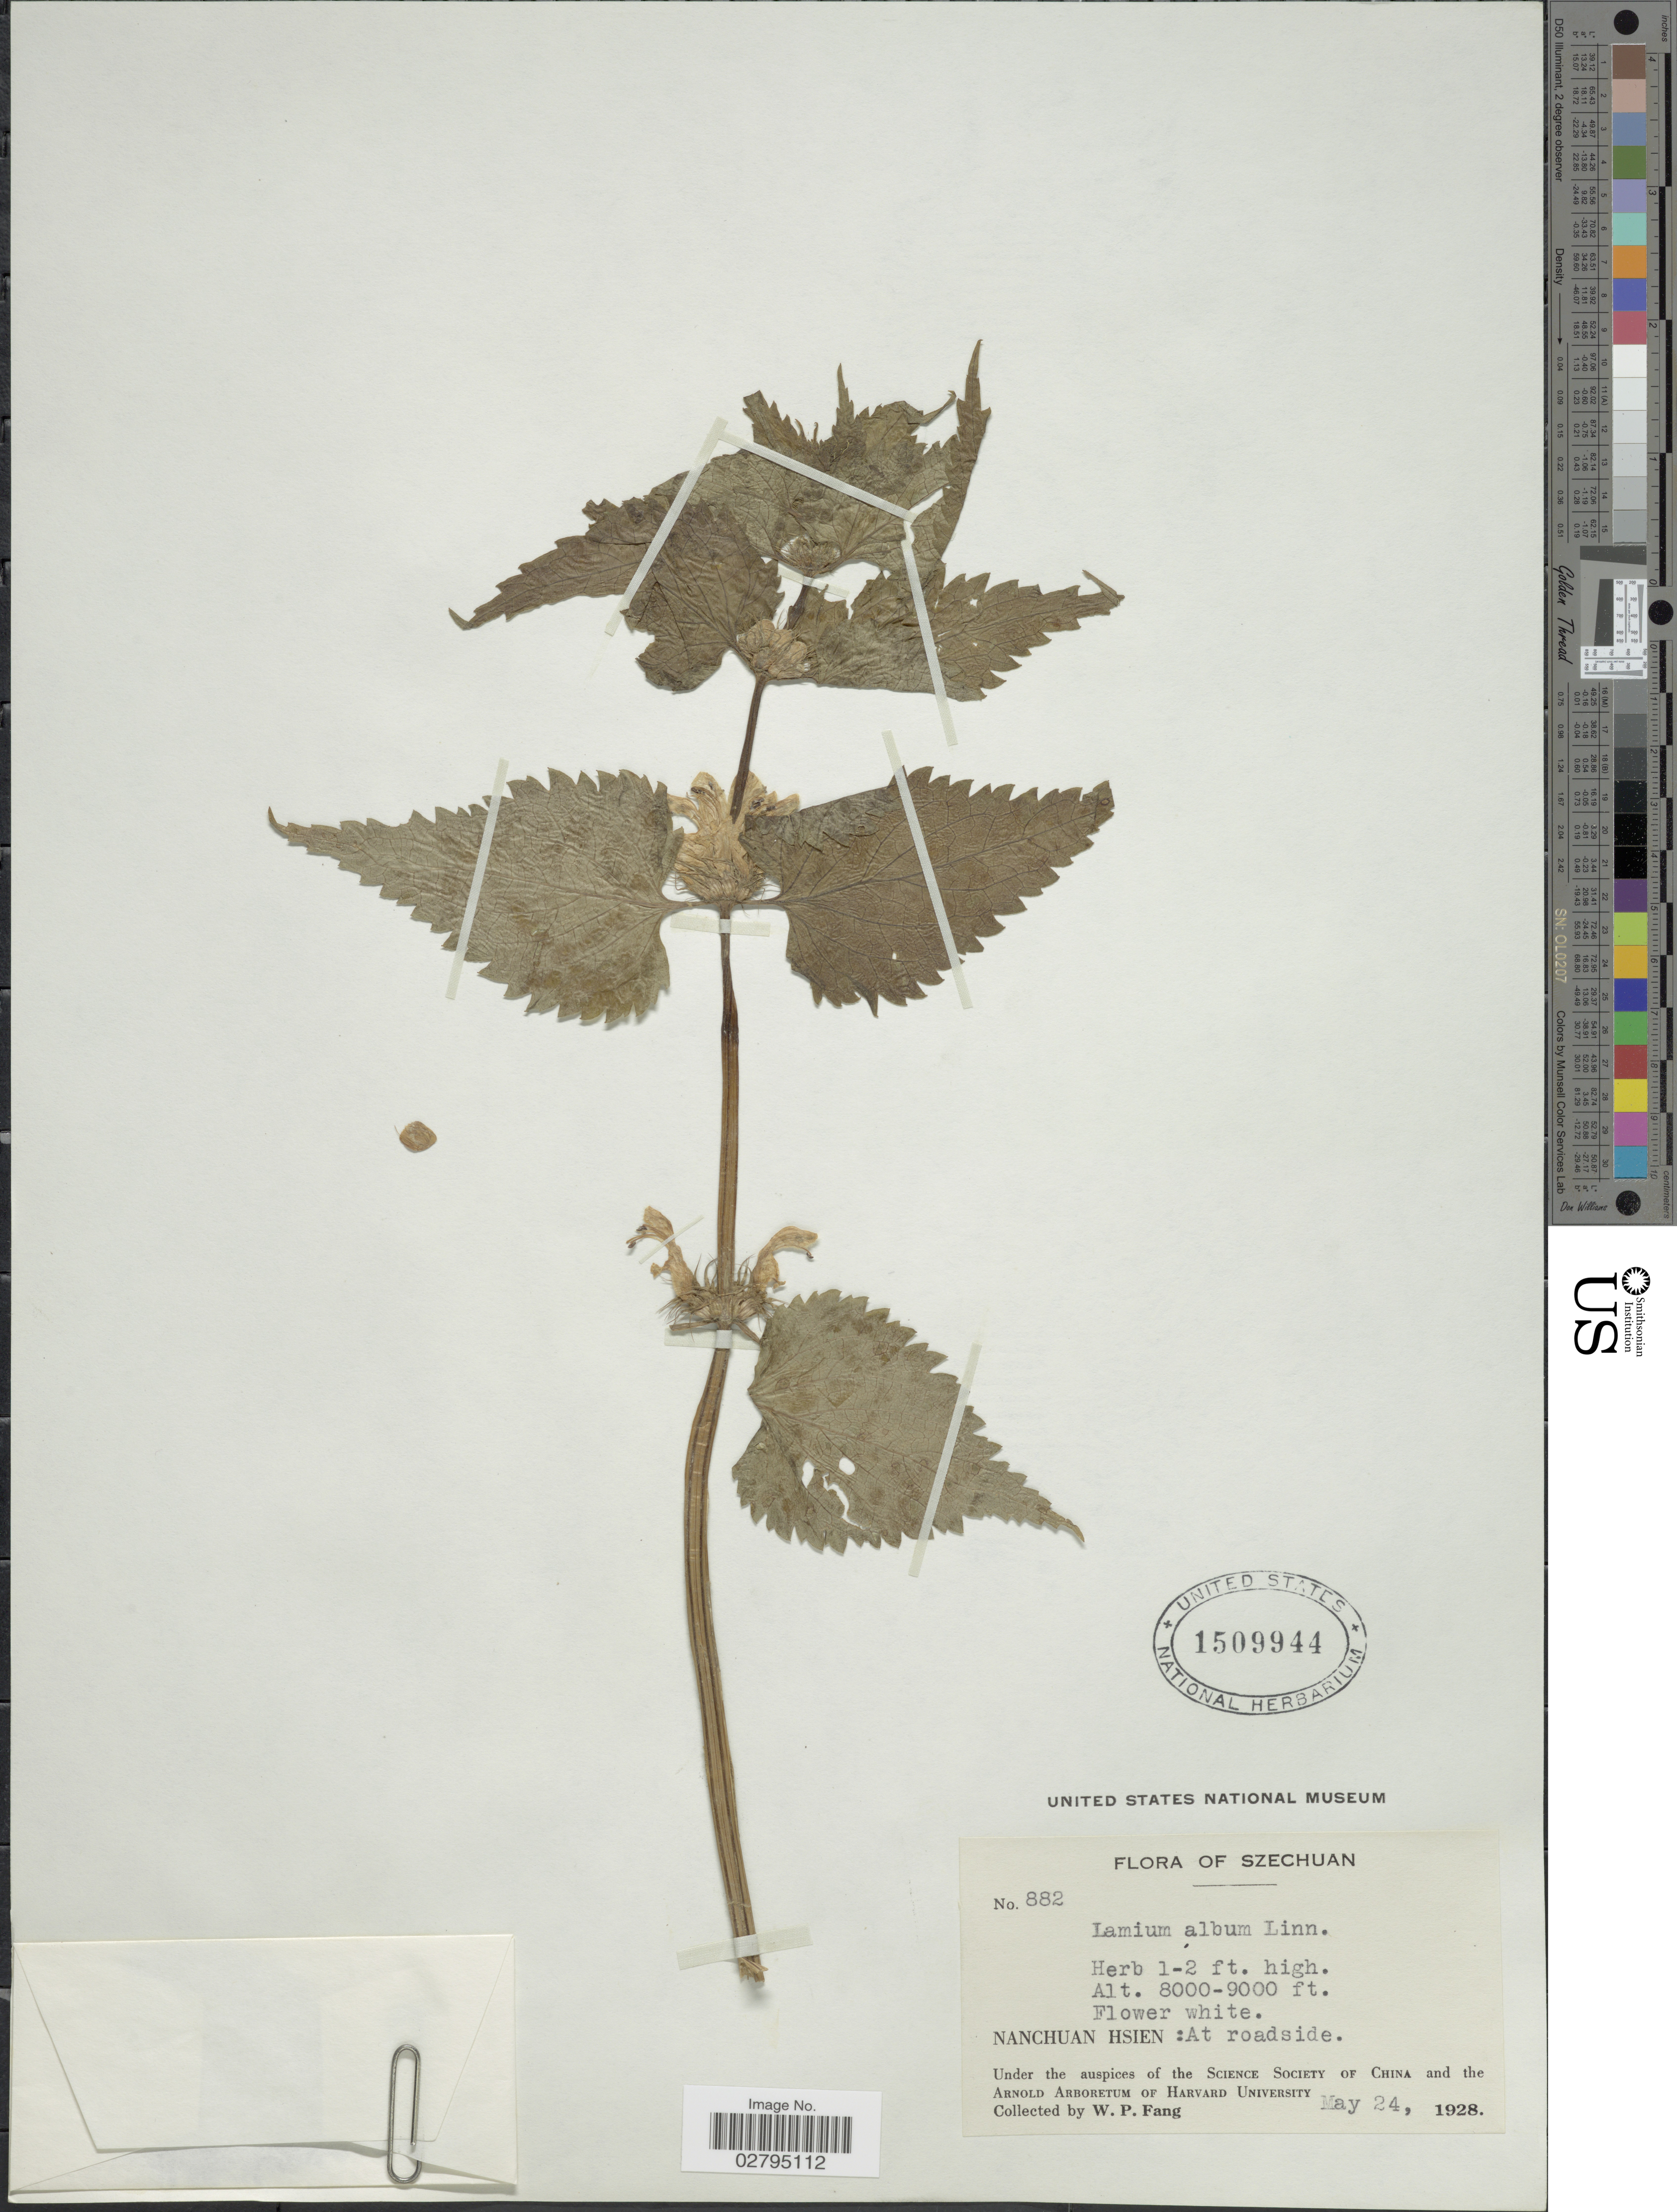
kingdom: Plantae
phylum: Tracheophyta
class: Magnoliopsida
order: Lamiales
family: Lamiaceae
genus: Lamium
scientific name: Lamium album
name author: L.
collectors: W. P. Fang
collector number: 882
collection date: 1928-05-24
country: China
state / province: Sichuan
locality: Szechuan. Nanchuan hsien: At roadside.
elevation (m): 2438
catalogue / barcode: US 1509944